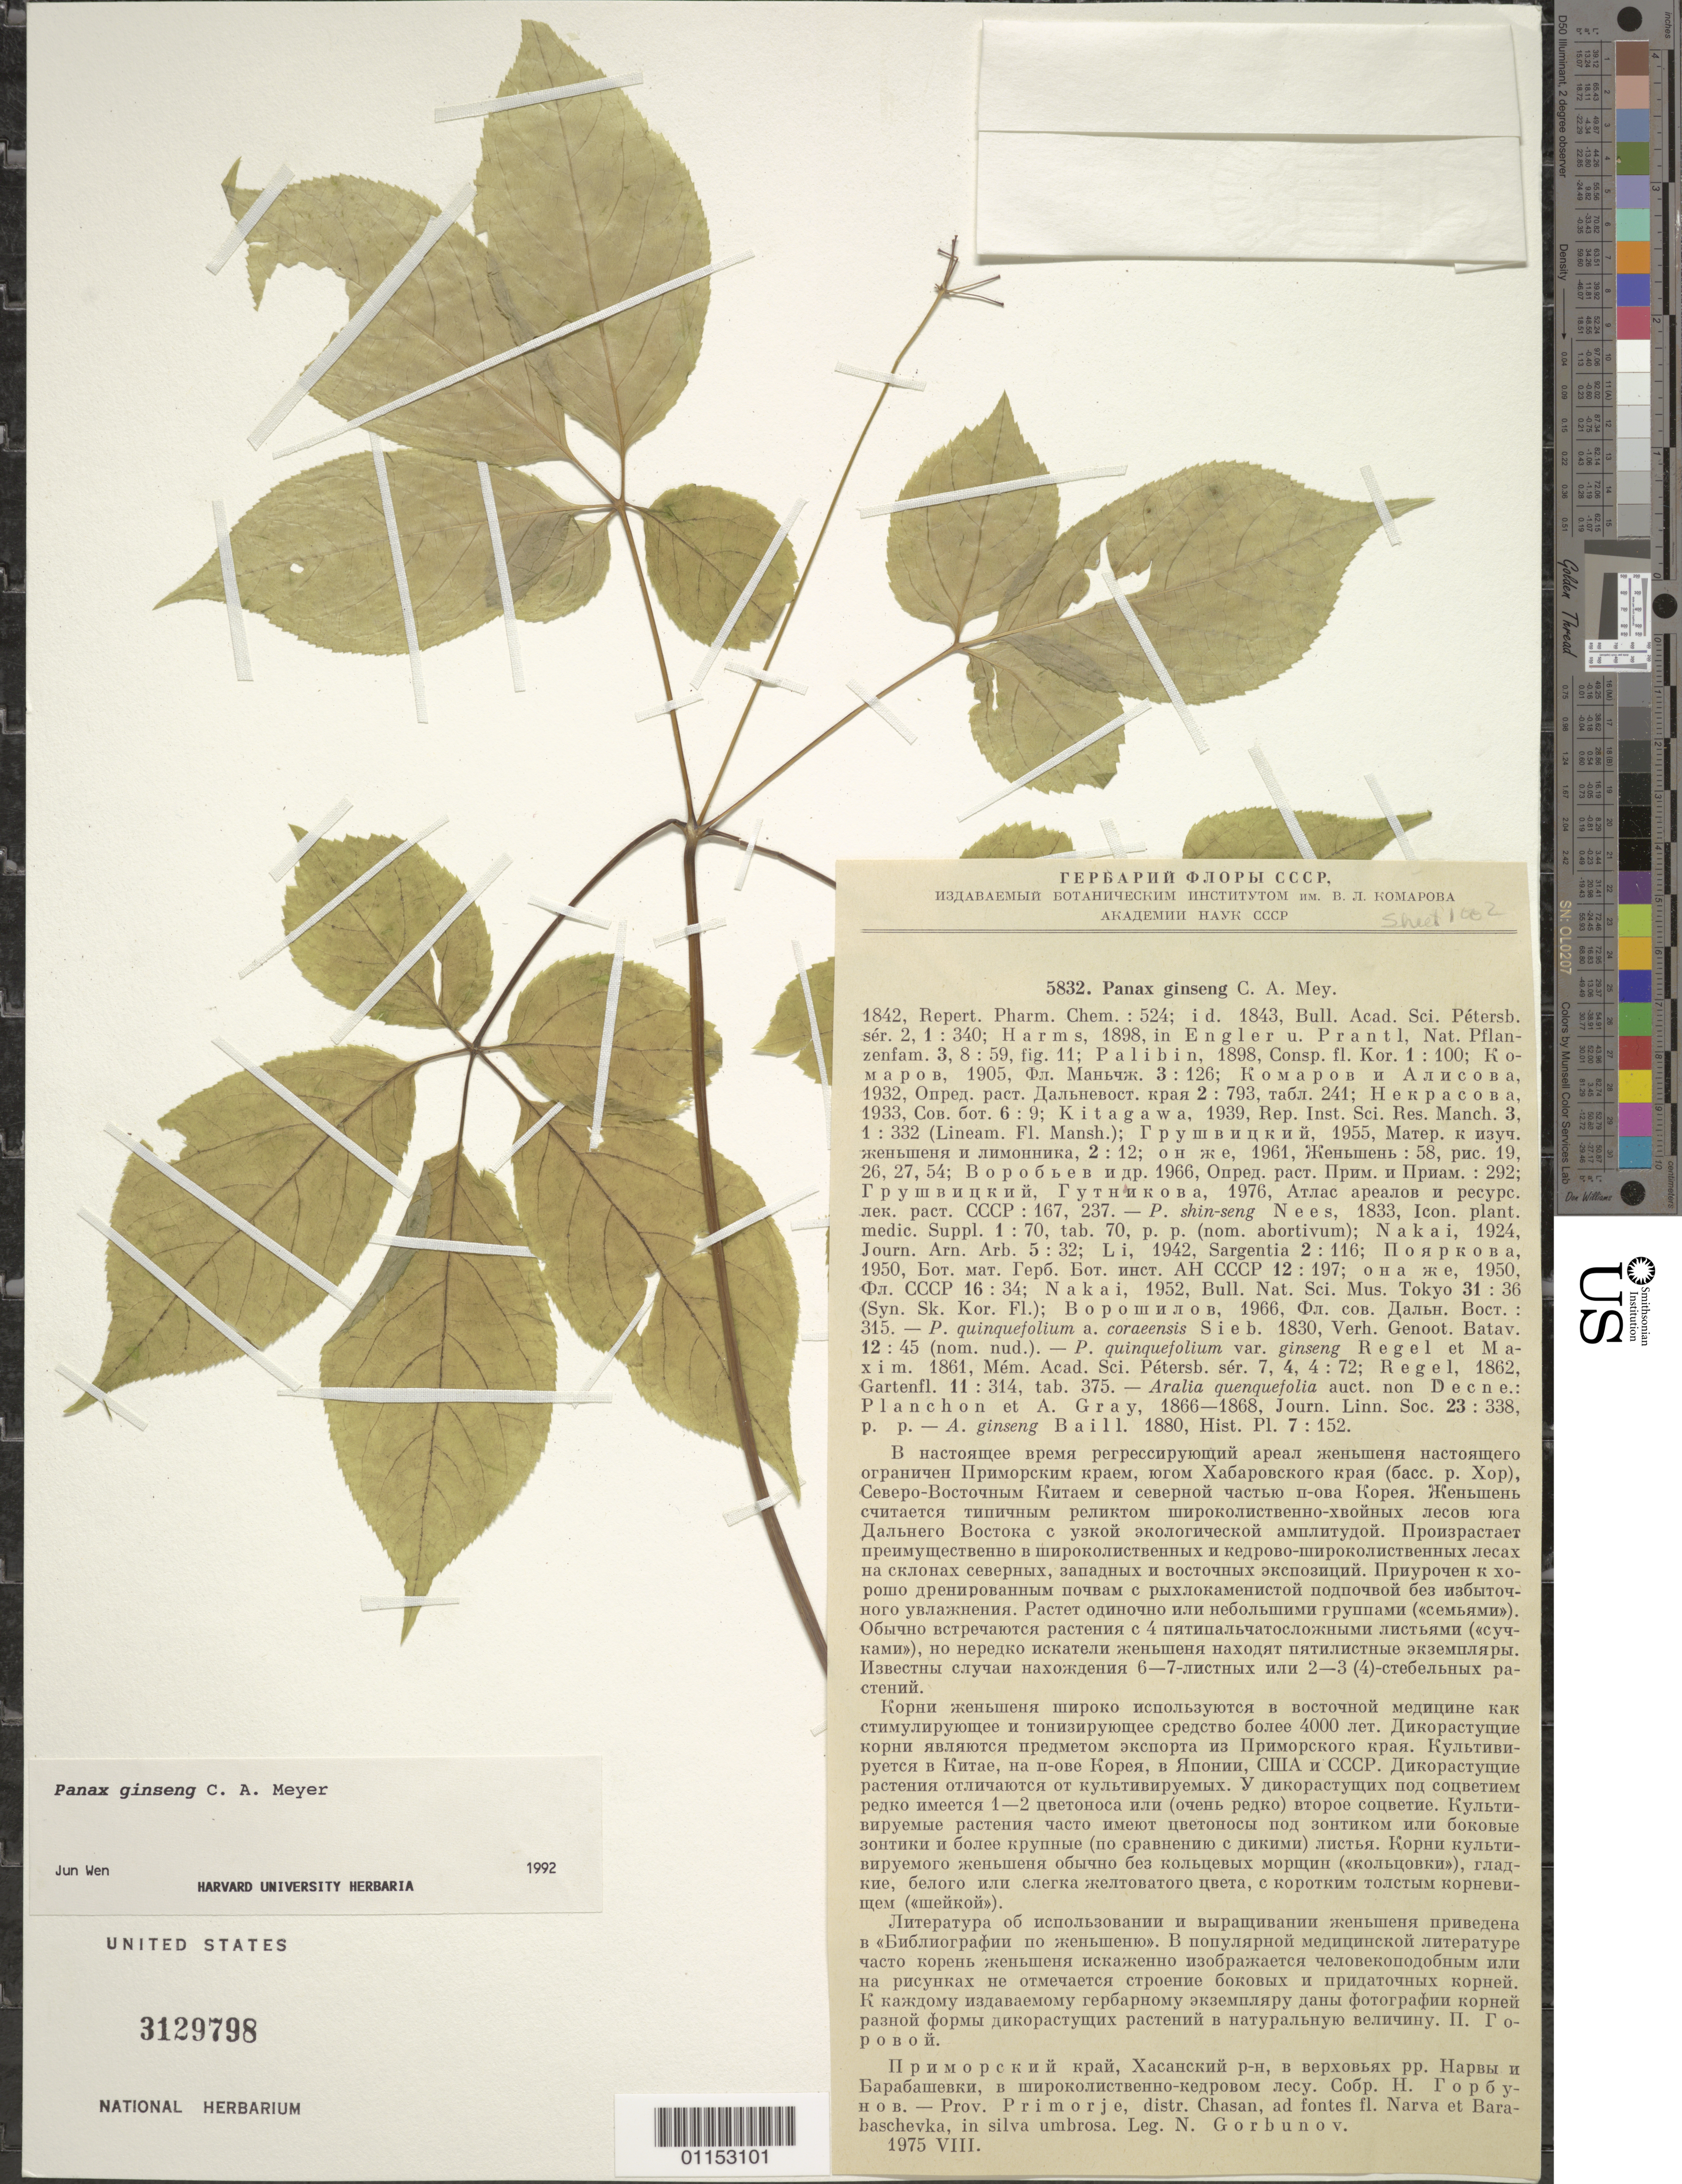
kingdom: Plantae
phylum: Tracheophyta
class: Magnoliopsida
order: Apiales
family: Araliaceae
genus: Panax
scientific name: Panax ginseng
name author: C.A. Mey.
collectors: N. Gorbunov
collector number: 5832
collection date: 1975-08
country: Russian Federation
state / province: Primorsky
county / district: Chasan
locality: At fontes fl. Narva et Barabaschevka.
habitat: Forest, in silva umbrosa.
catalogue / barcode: US 3129798